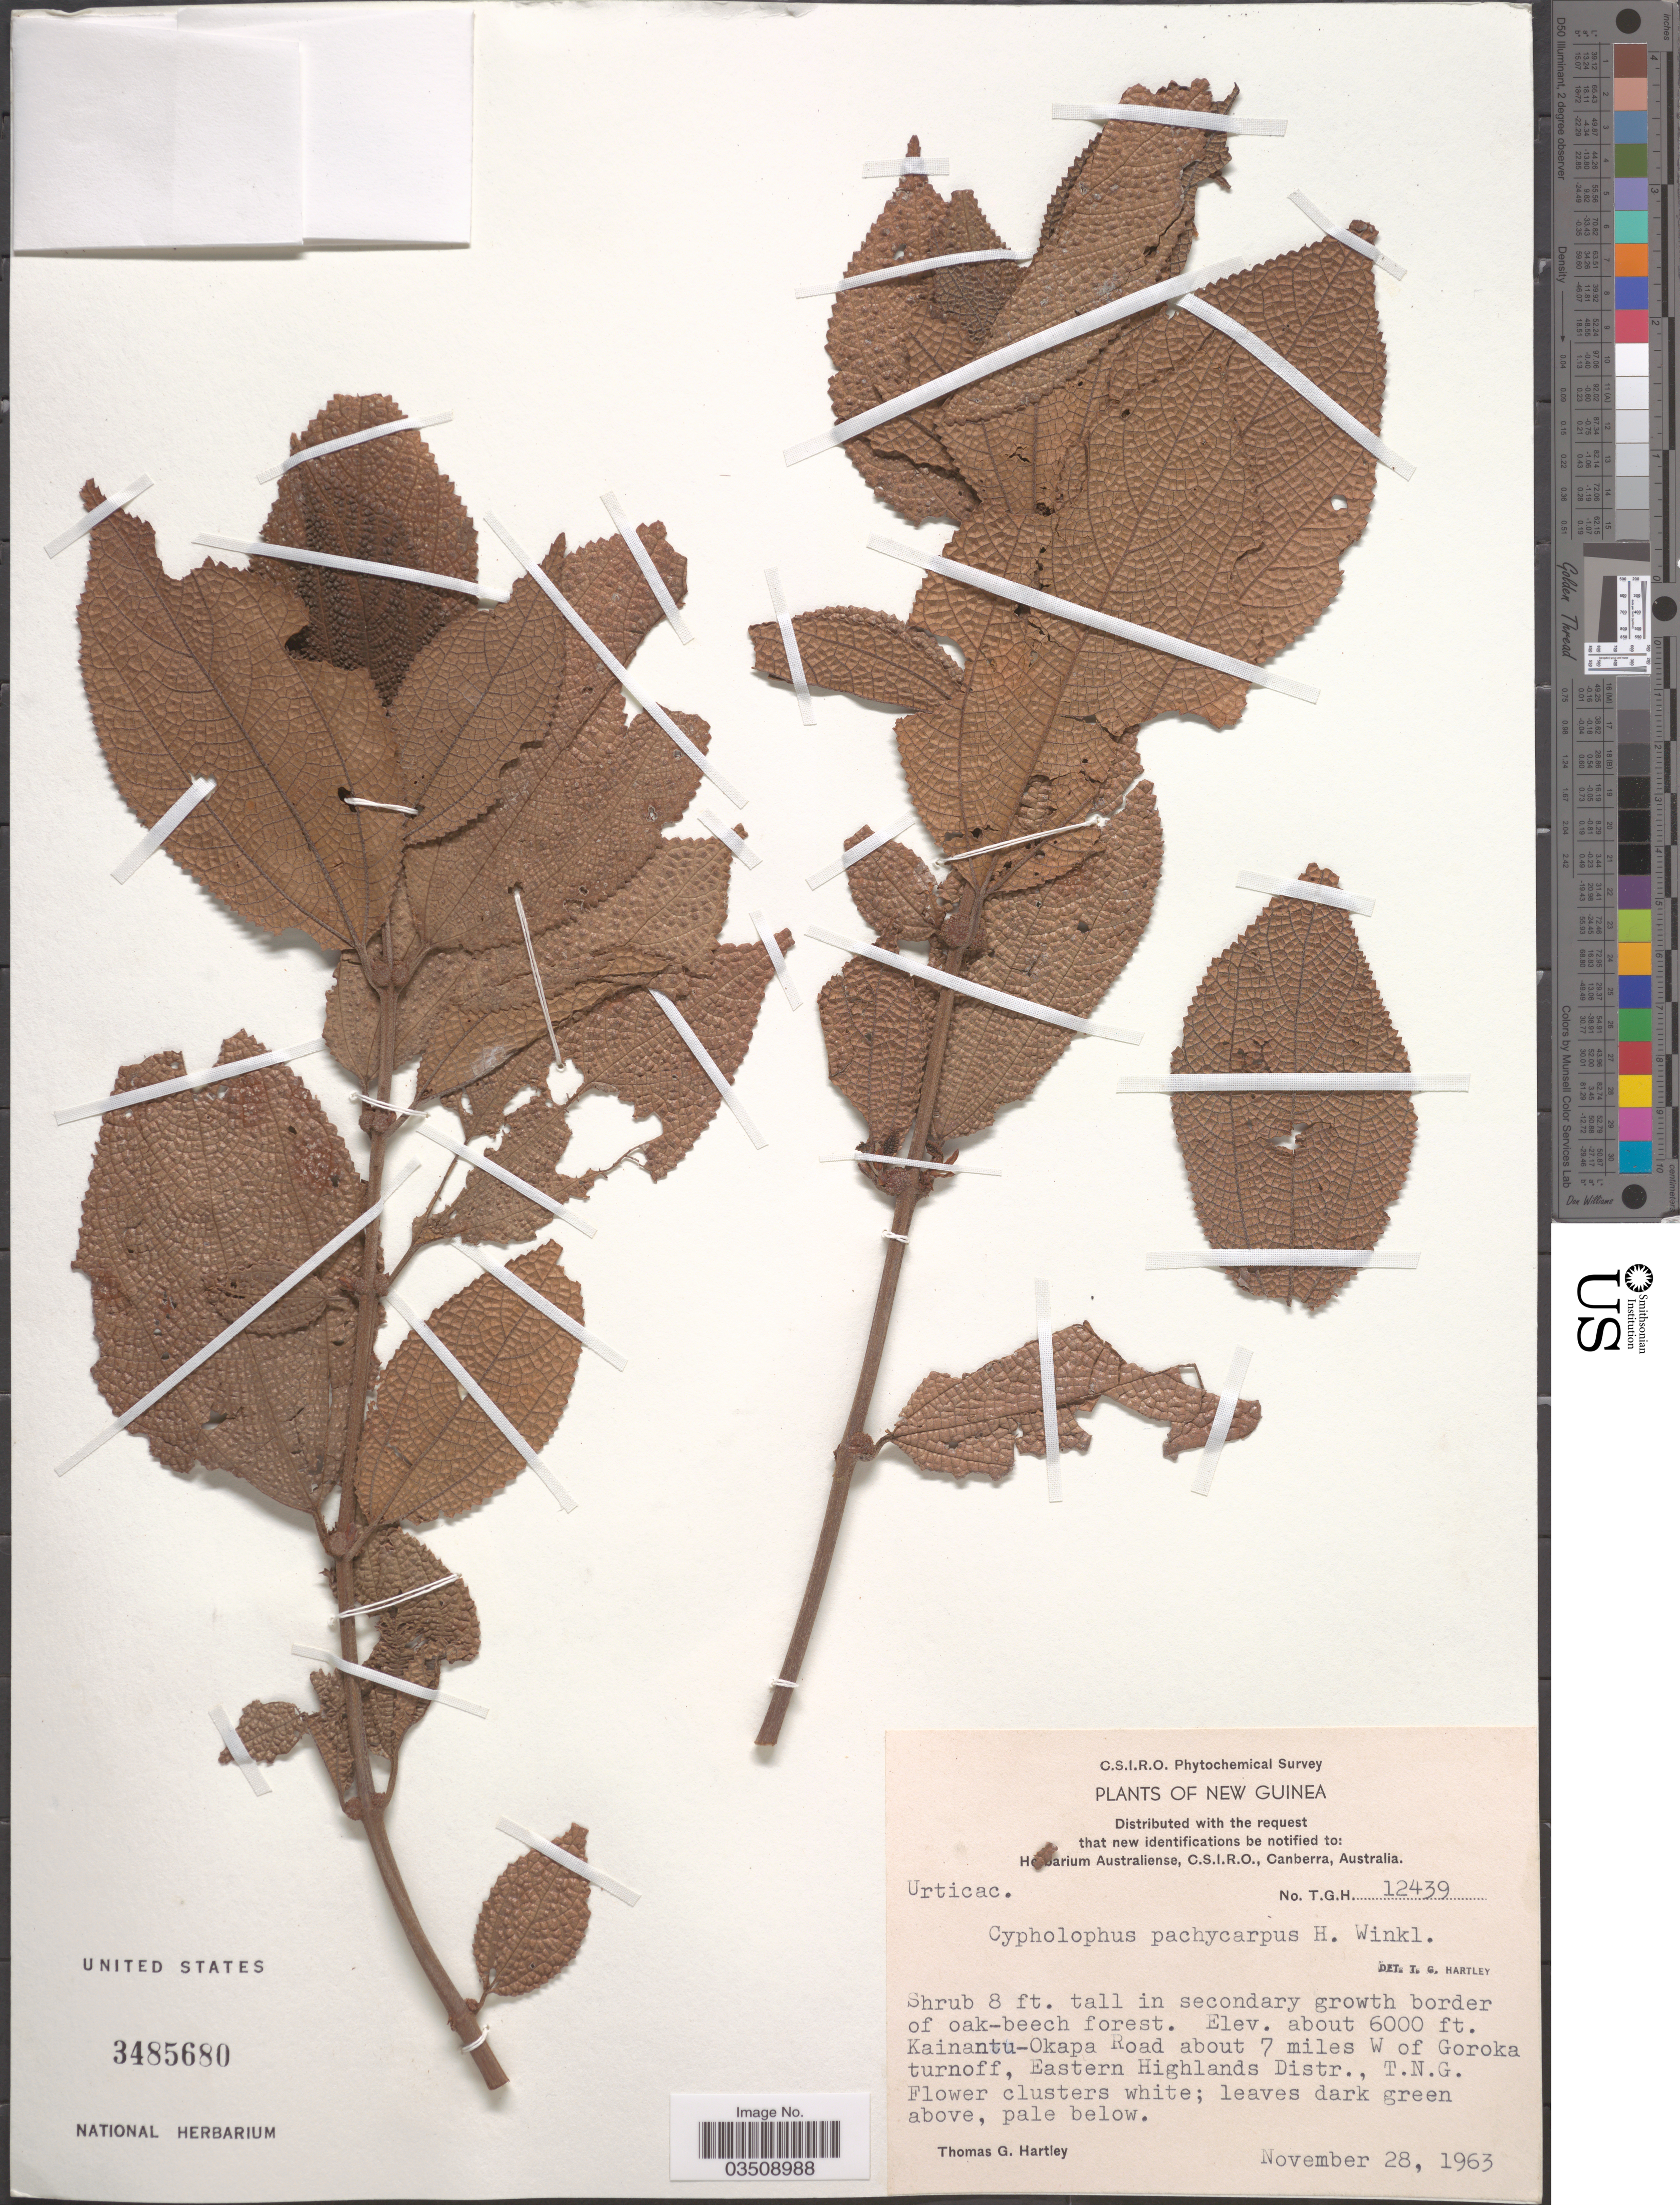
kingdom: Plantae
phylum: Tracheophyta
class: Magnoliopsida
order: Rosales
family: Urticaceae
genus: Cypholophus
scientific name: Cypholophus pachycarpus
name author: H.J.P. Winkl.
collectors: T. G. Hartley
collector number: TGH 12439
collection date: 1963-11-28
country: Papua New Guinea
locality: New Guinea. Kainantu-Okapa Road about 7 miles W of Goroka turnoff, Eastern Highlands Distr., T.N.G.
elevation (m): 1829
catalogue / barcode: US 3485680